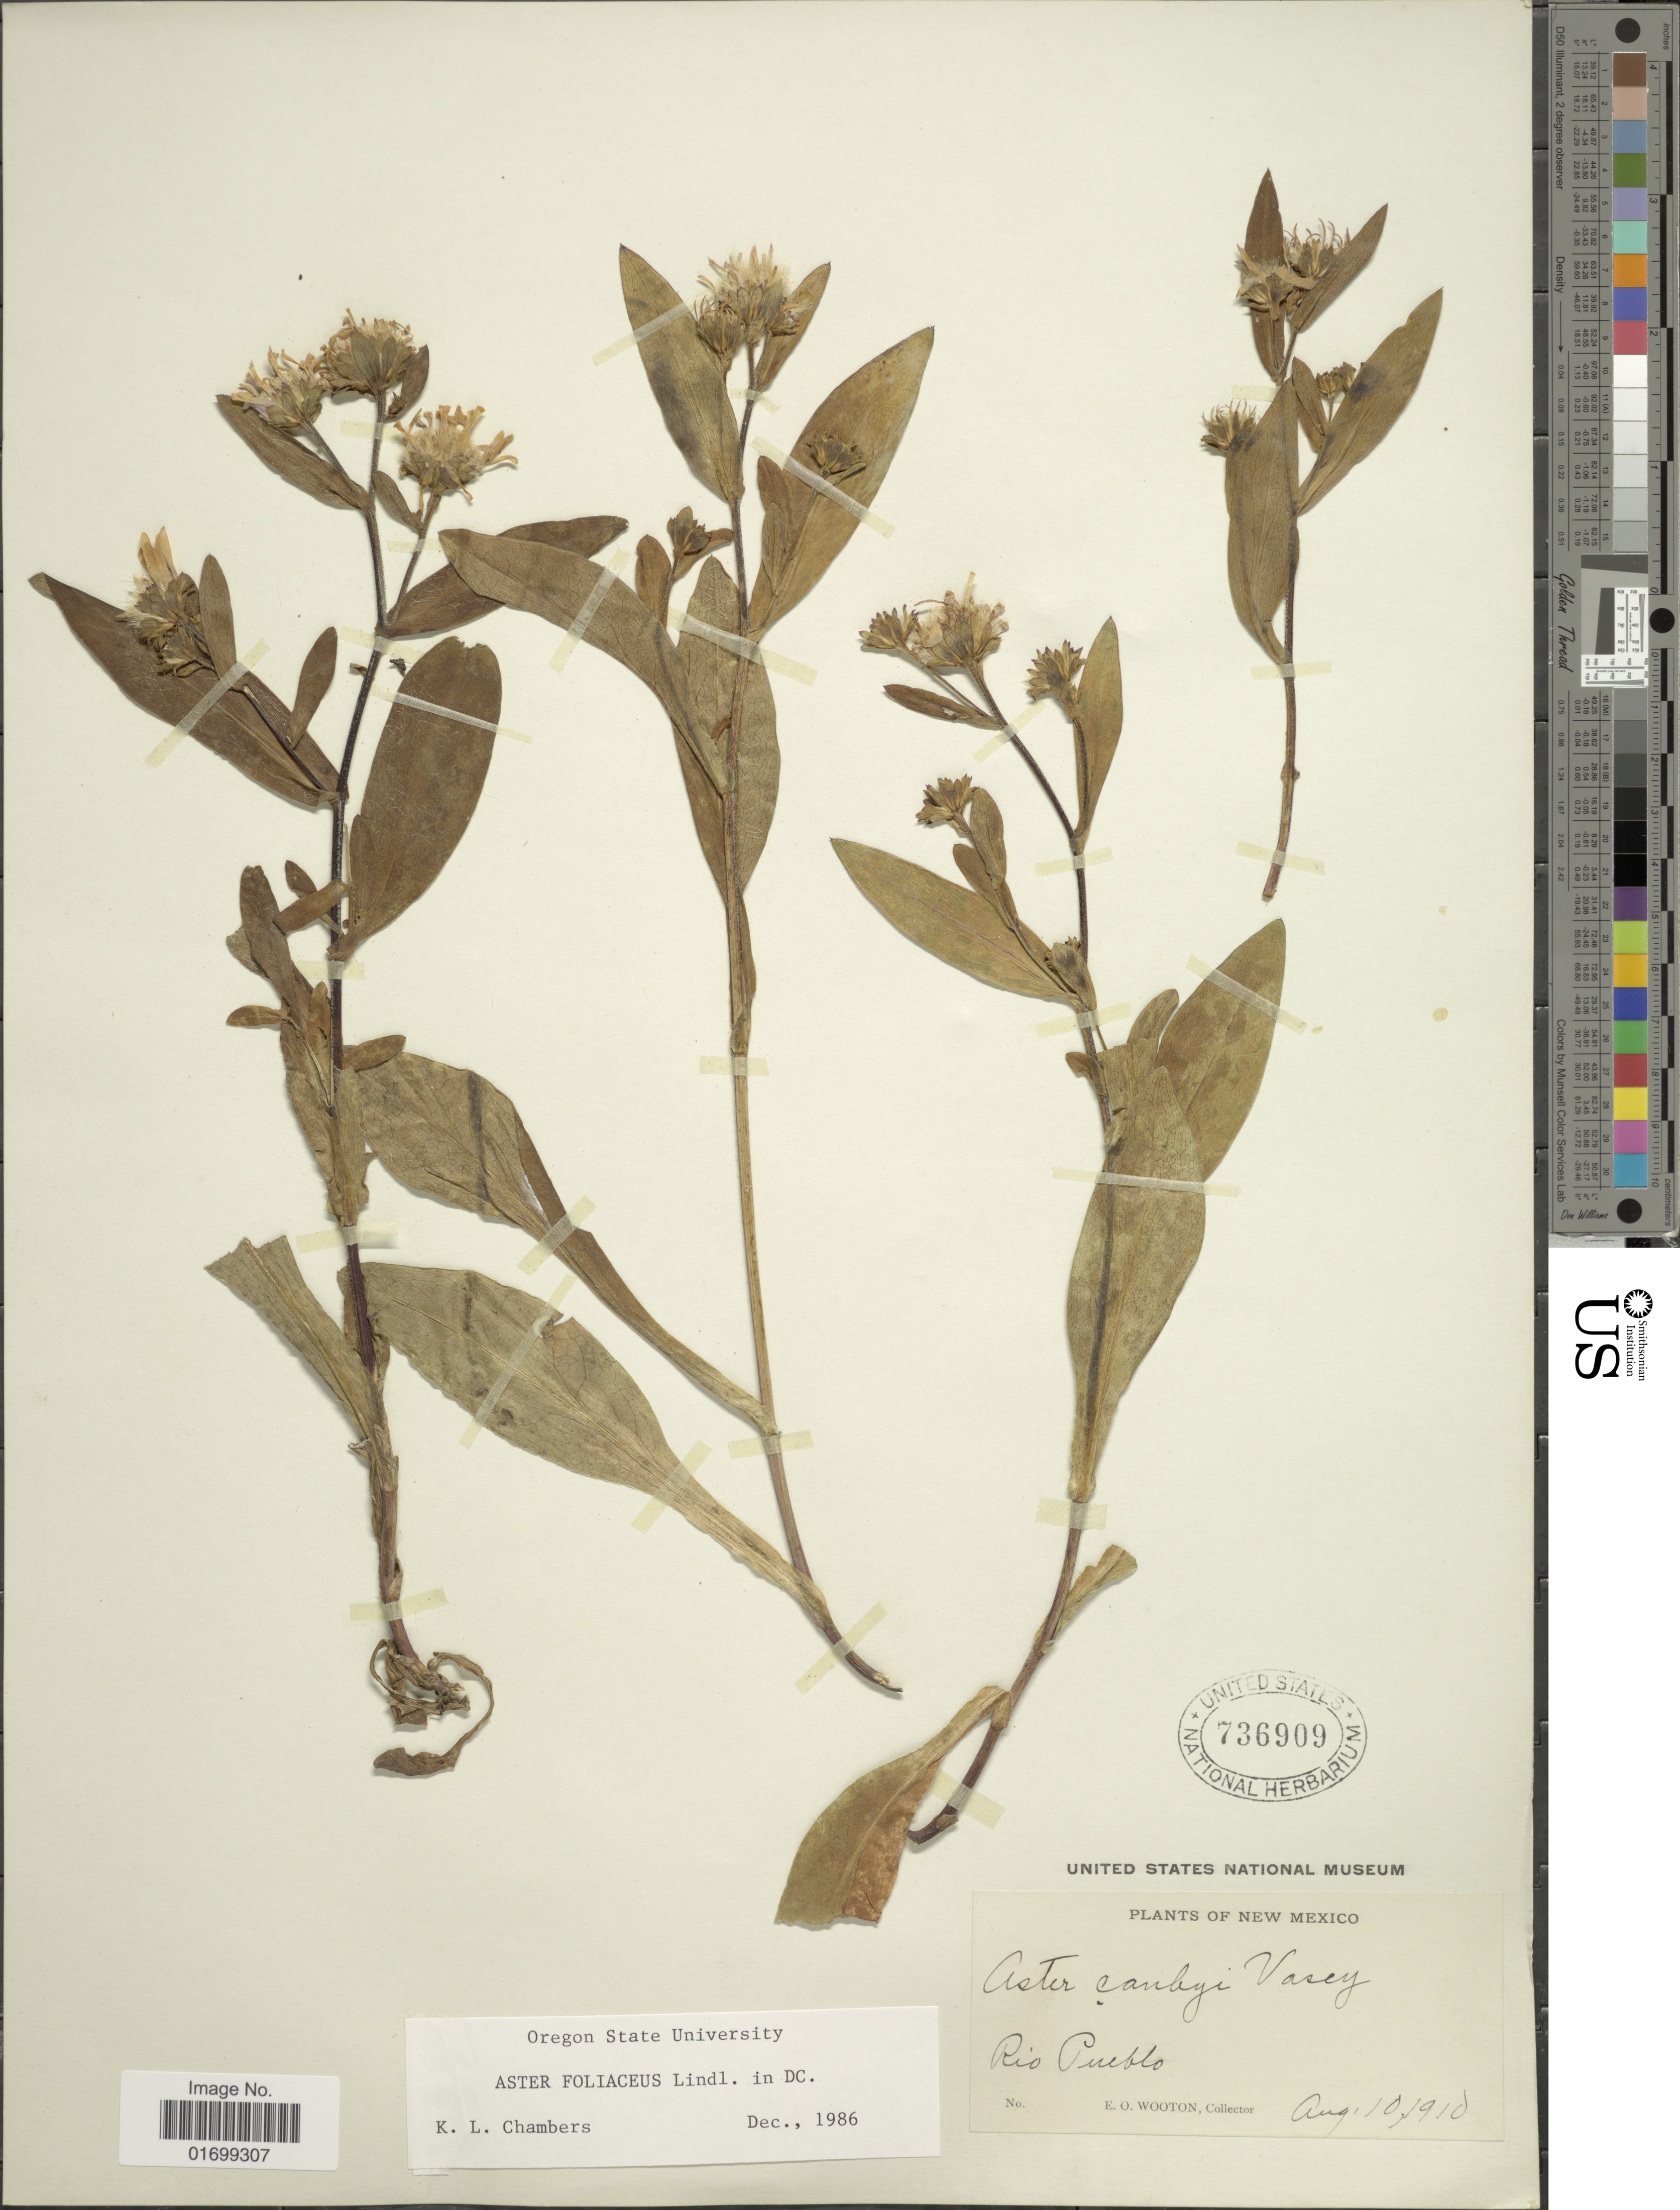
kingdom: Plantae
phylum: Tracheophyta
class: Magnoliopsida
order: Asterales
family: Asteraceae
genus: Symphyotrichum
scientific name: Symphyotrichum foliaceum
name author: (Lindl. ex DC.) G.L. Nesom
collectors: E. O. Wooton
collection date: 1910-08-10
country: United States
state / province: New Mexico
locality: Rio Pueblo.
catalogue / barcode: US 736909